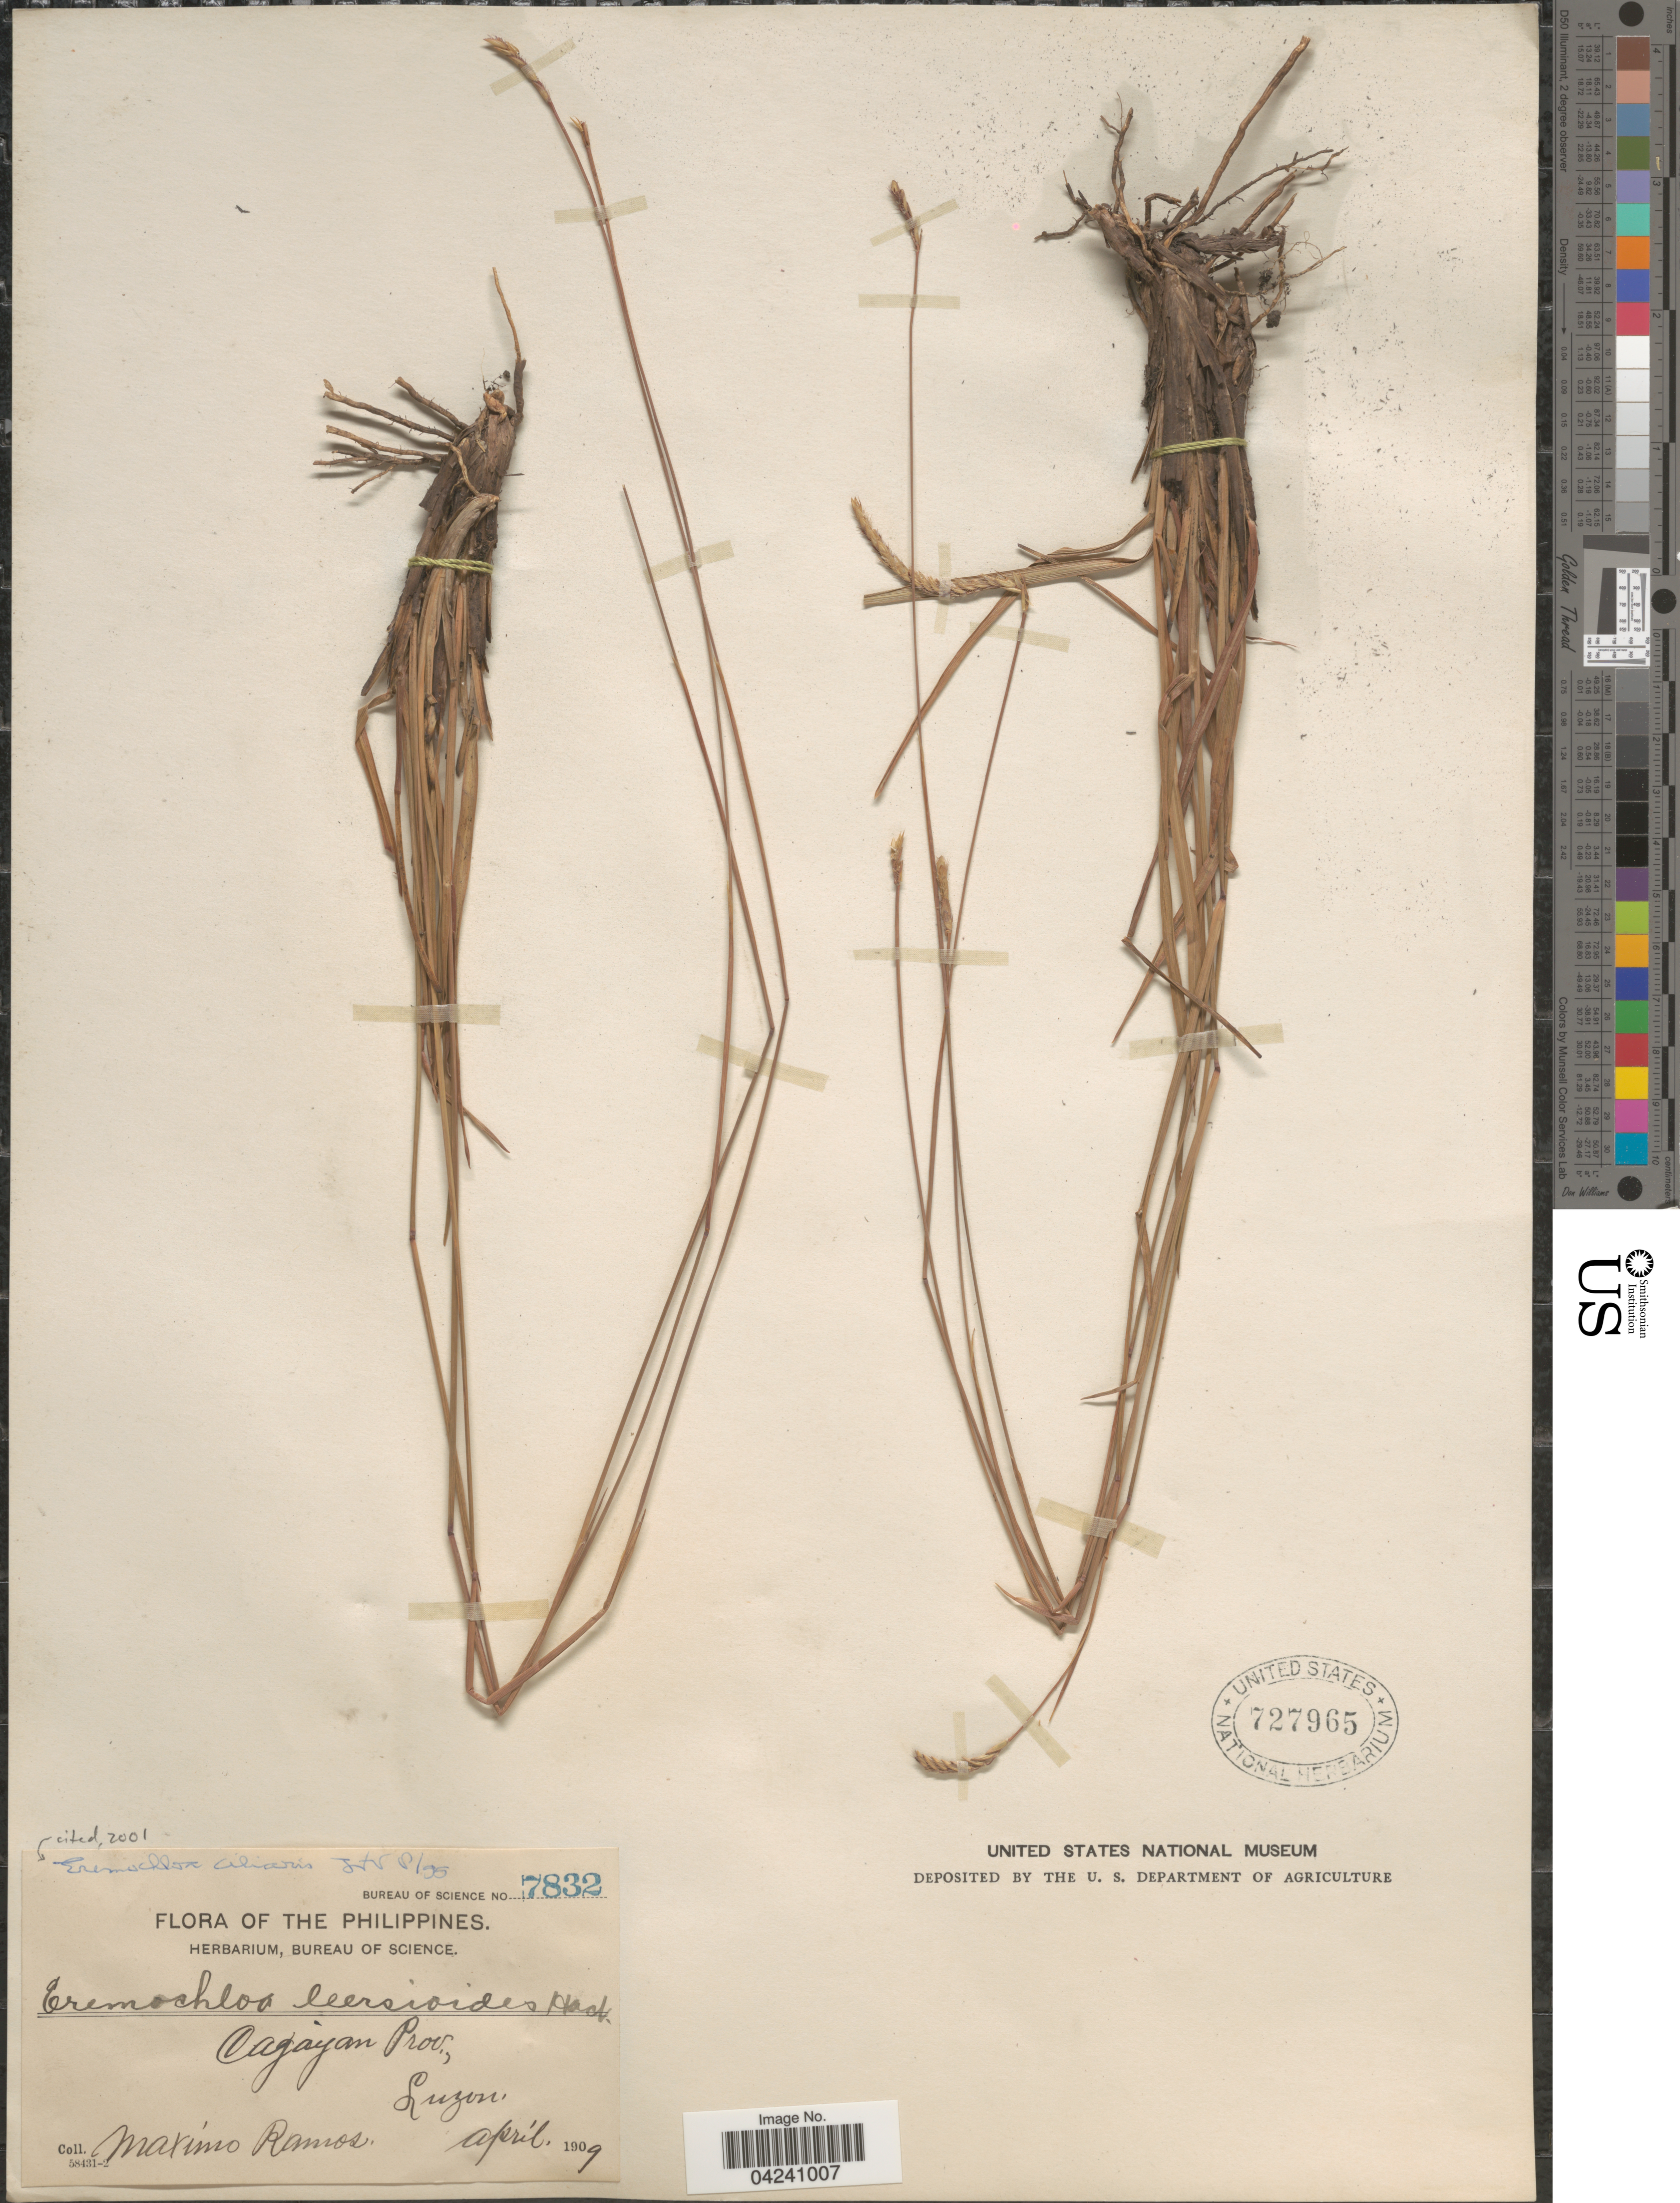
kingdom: Plantae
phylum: Tracheophyta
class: Liliopsida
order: Poales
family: Poaceae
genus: Eremochloa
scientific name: Eremochloa ciliaris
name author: (L.) Merr.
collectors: M. Ramos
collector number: Bureau of Science 7832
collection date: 1909-04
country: Philippines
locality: Cagayan Prov., Luzon.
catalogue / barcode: US 727965